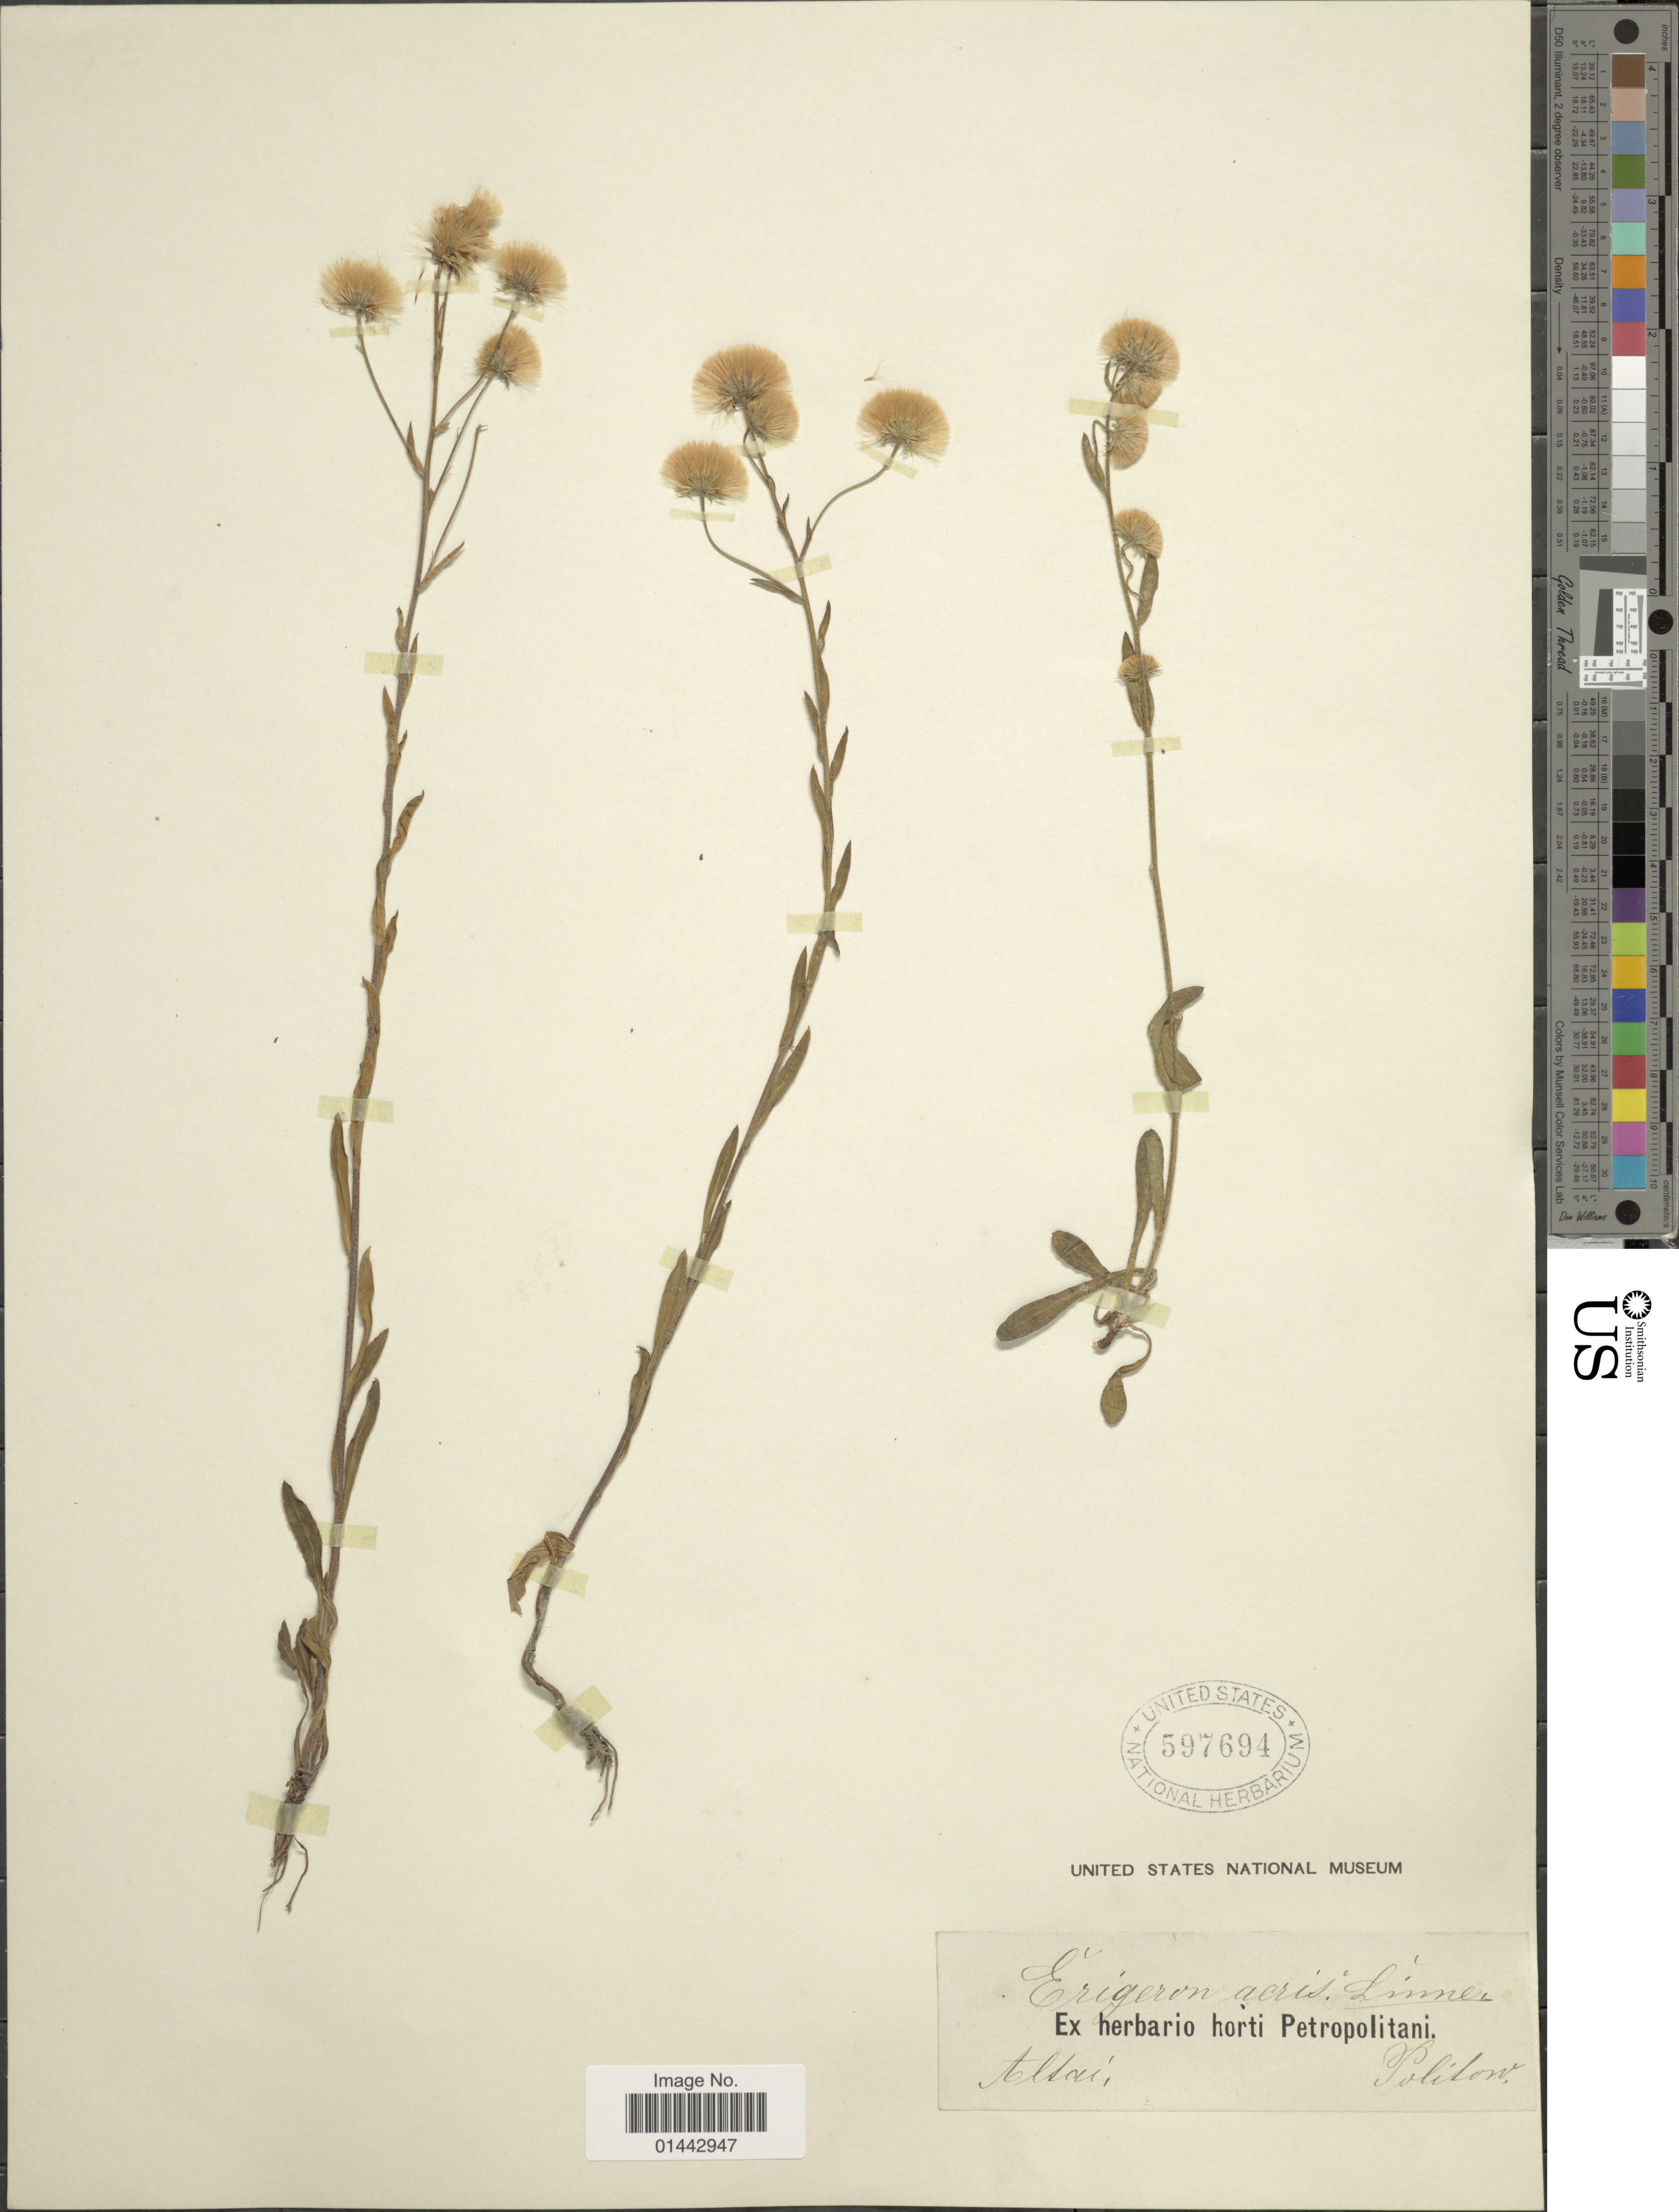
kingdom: Plantae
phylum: Tracheophyta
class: Magnoliopsida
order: Asterales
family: Asteraceae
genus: Erigeron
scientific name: Erigeron acris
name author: L.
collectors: -. Politow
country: Russian Federation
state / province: Altai Republic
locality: Altai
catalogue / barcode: US 597694